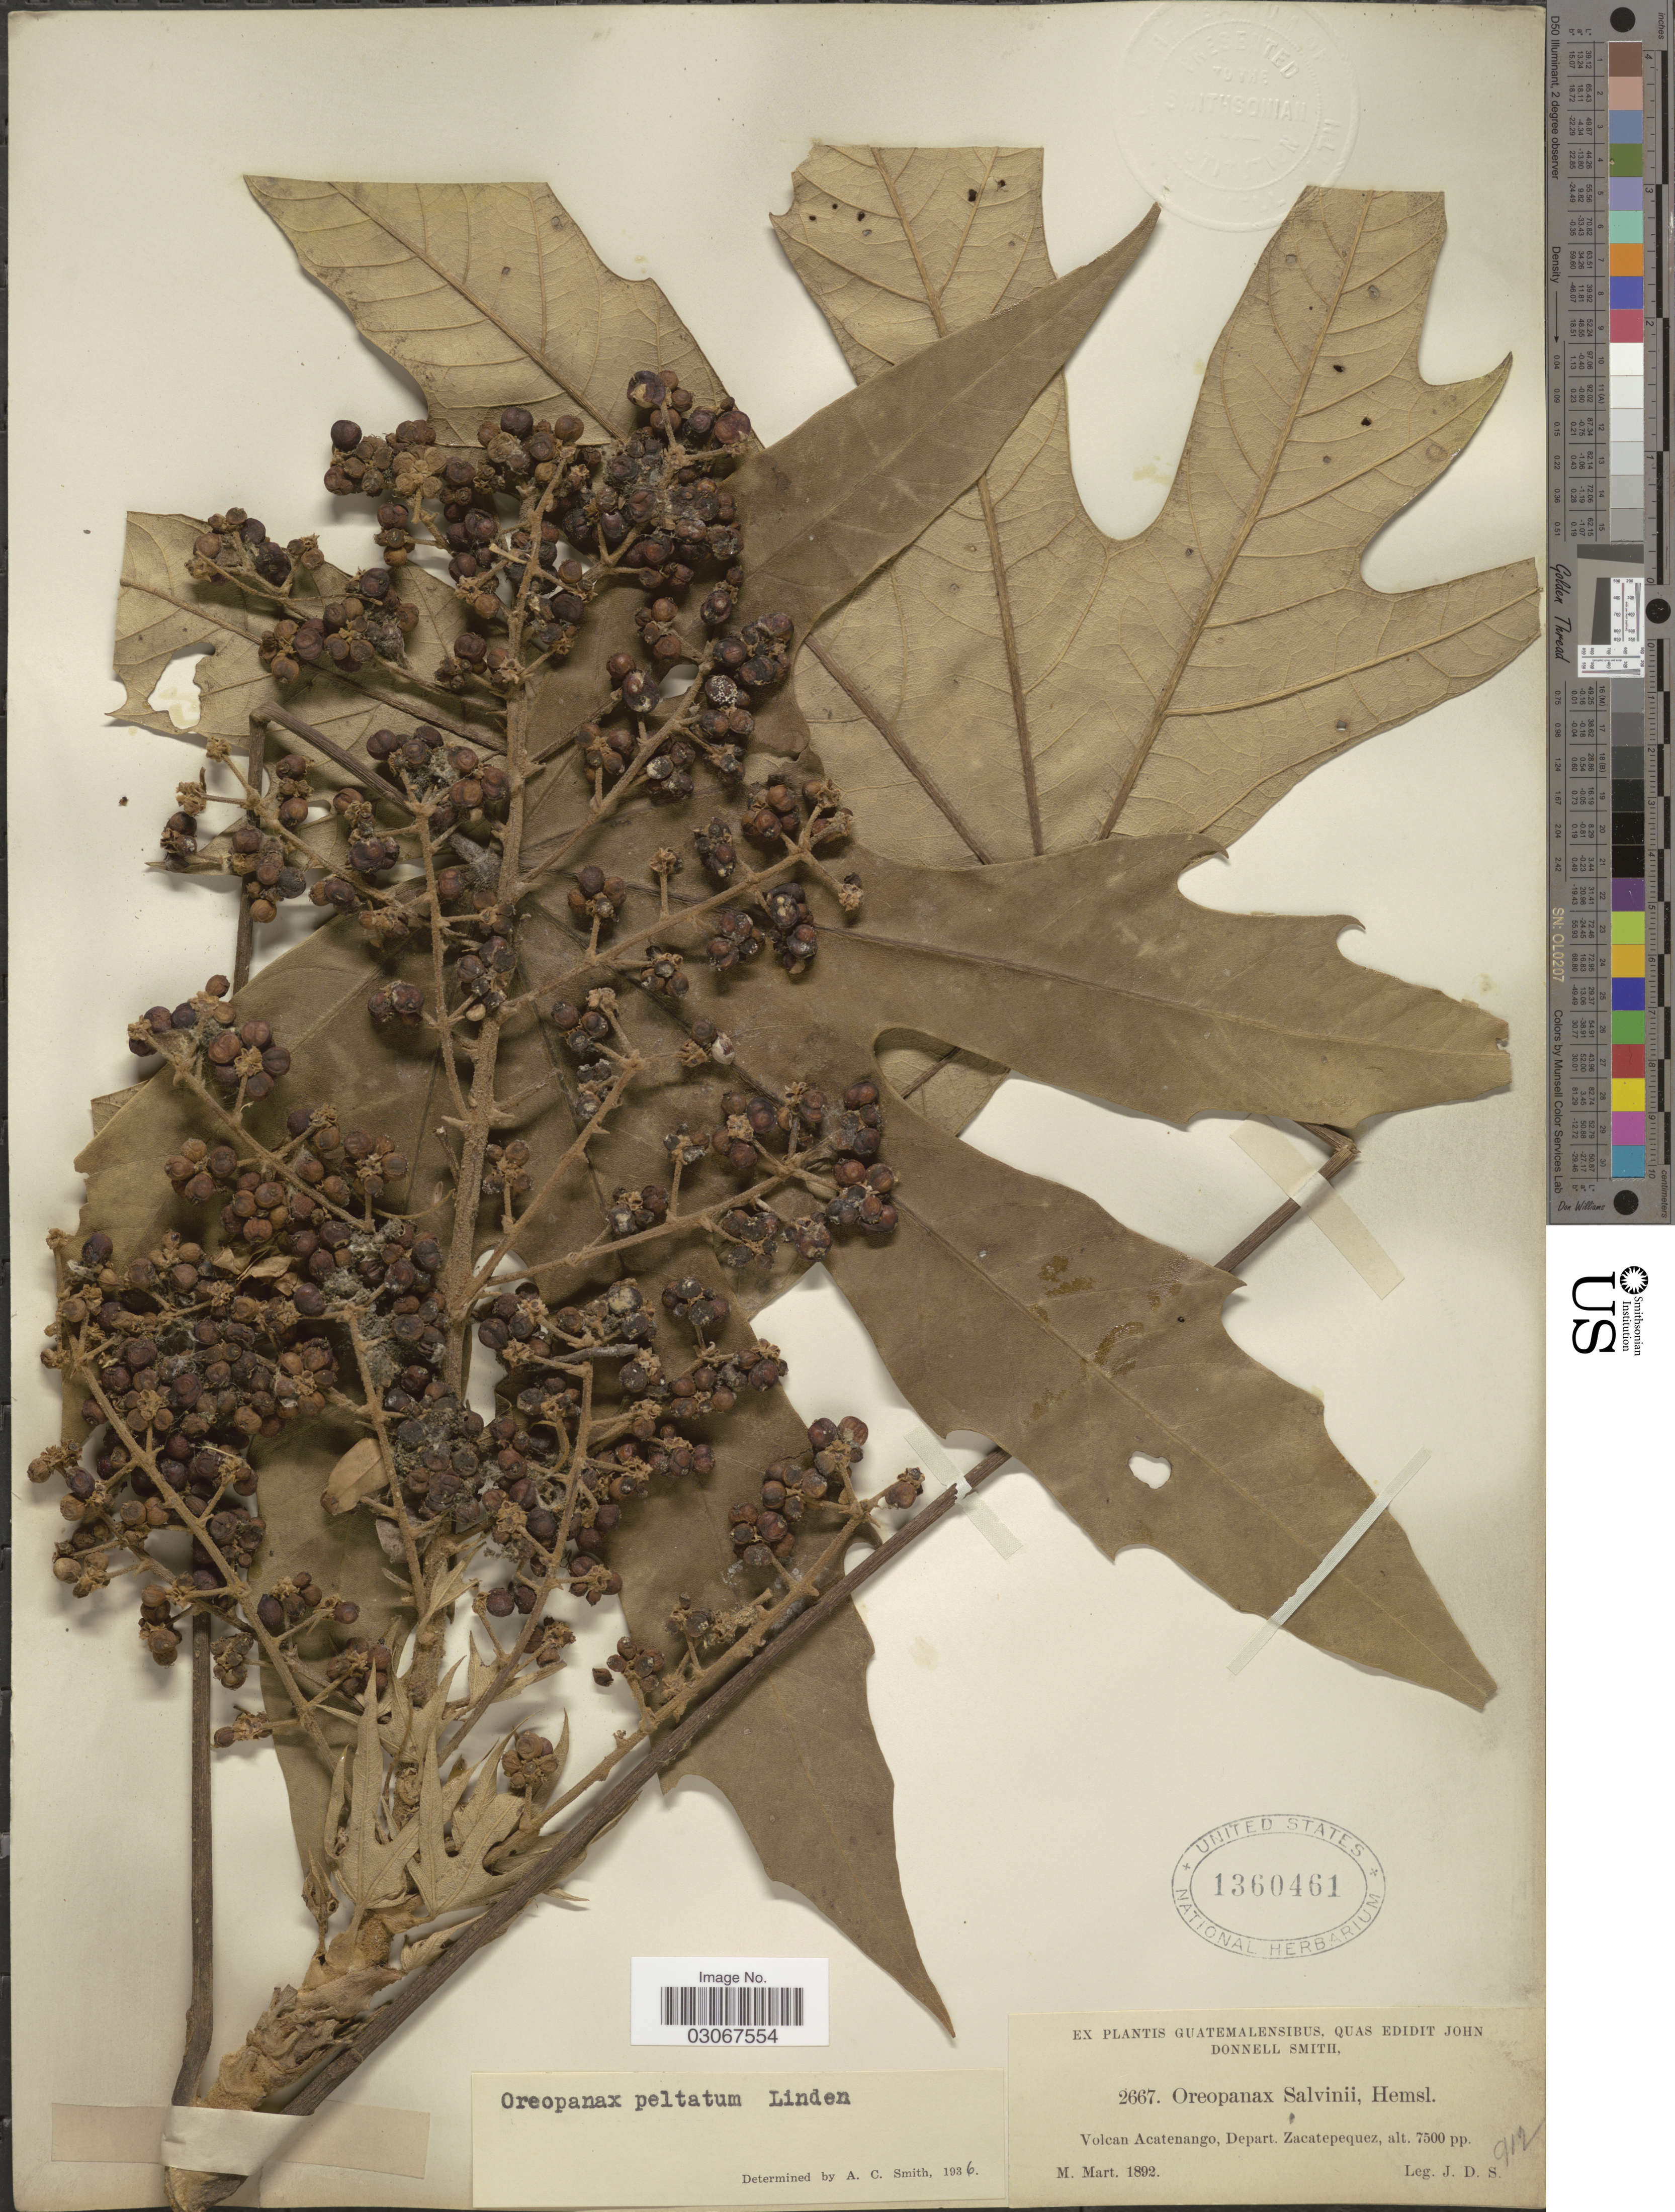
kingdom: Plantae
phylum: Tracheophyta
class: Magnoliopsida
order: Apiales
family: Araliaceae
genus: Oreopanax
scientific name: Oreopanax peltatus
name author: Linden ex Regel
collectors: J. Donnell Smith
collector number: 2667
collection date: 1892-03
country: Guatemala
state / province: Sacatepéquez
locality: Volcan Acatenango, Depart. Zacatepequez.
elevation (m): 2286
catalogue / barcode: US 1360461